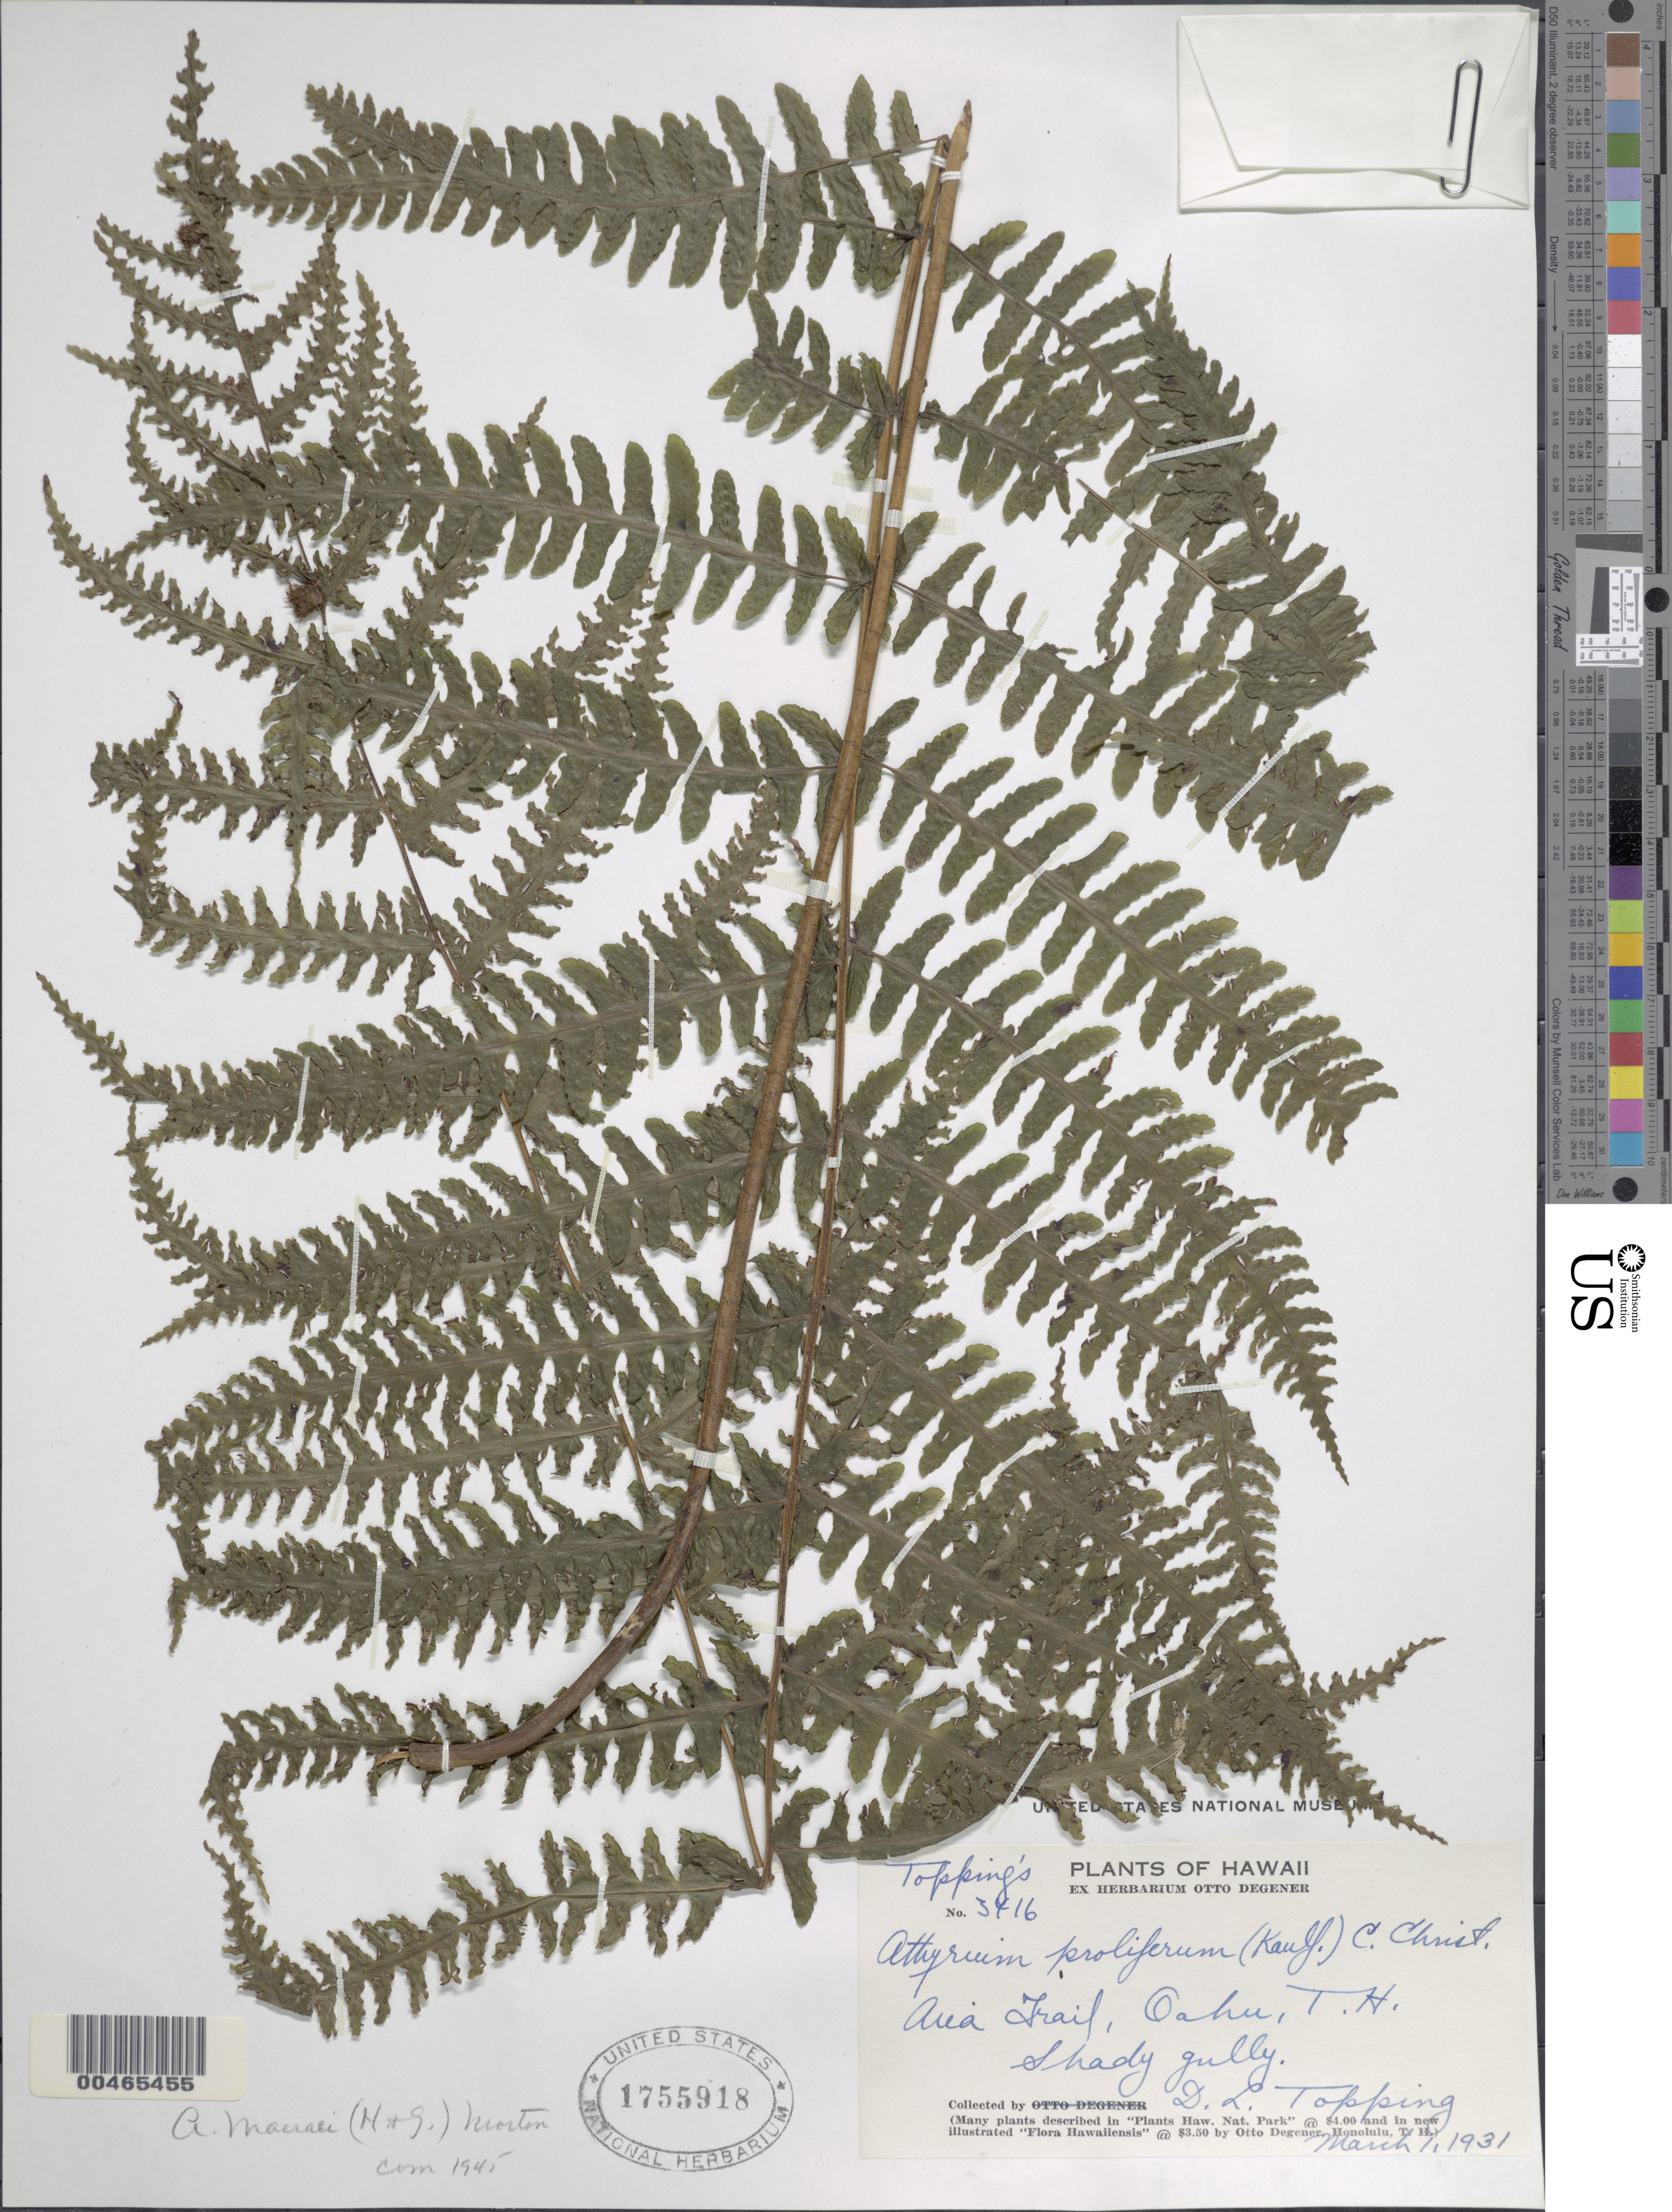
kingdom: Plantae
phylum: Tracheophyta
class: Polypodiopsida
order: Polypodiales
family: Athyriaceae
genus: Deparia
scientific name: Deparia prolifera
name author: (Kaulf.) Hook. & Grev.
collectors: D. L. Topping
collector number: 3416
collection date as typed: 1 Mar 1931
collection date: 1931-03-01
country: United States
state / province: Hawaii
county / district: Honolulu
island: Oahu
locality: Aiea Trail, Oahu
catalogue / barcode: US 1755918